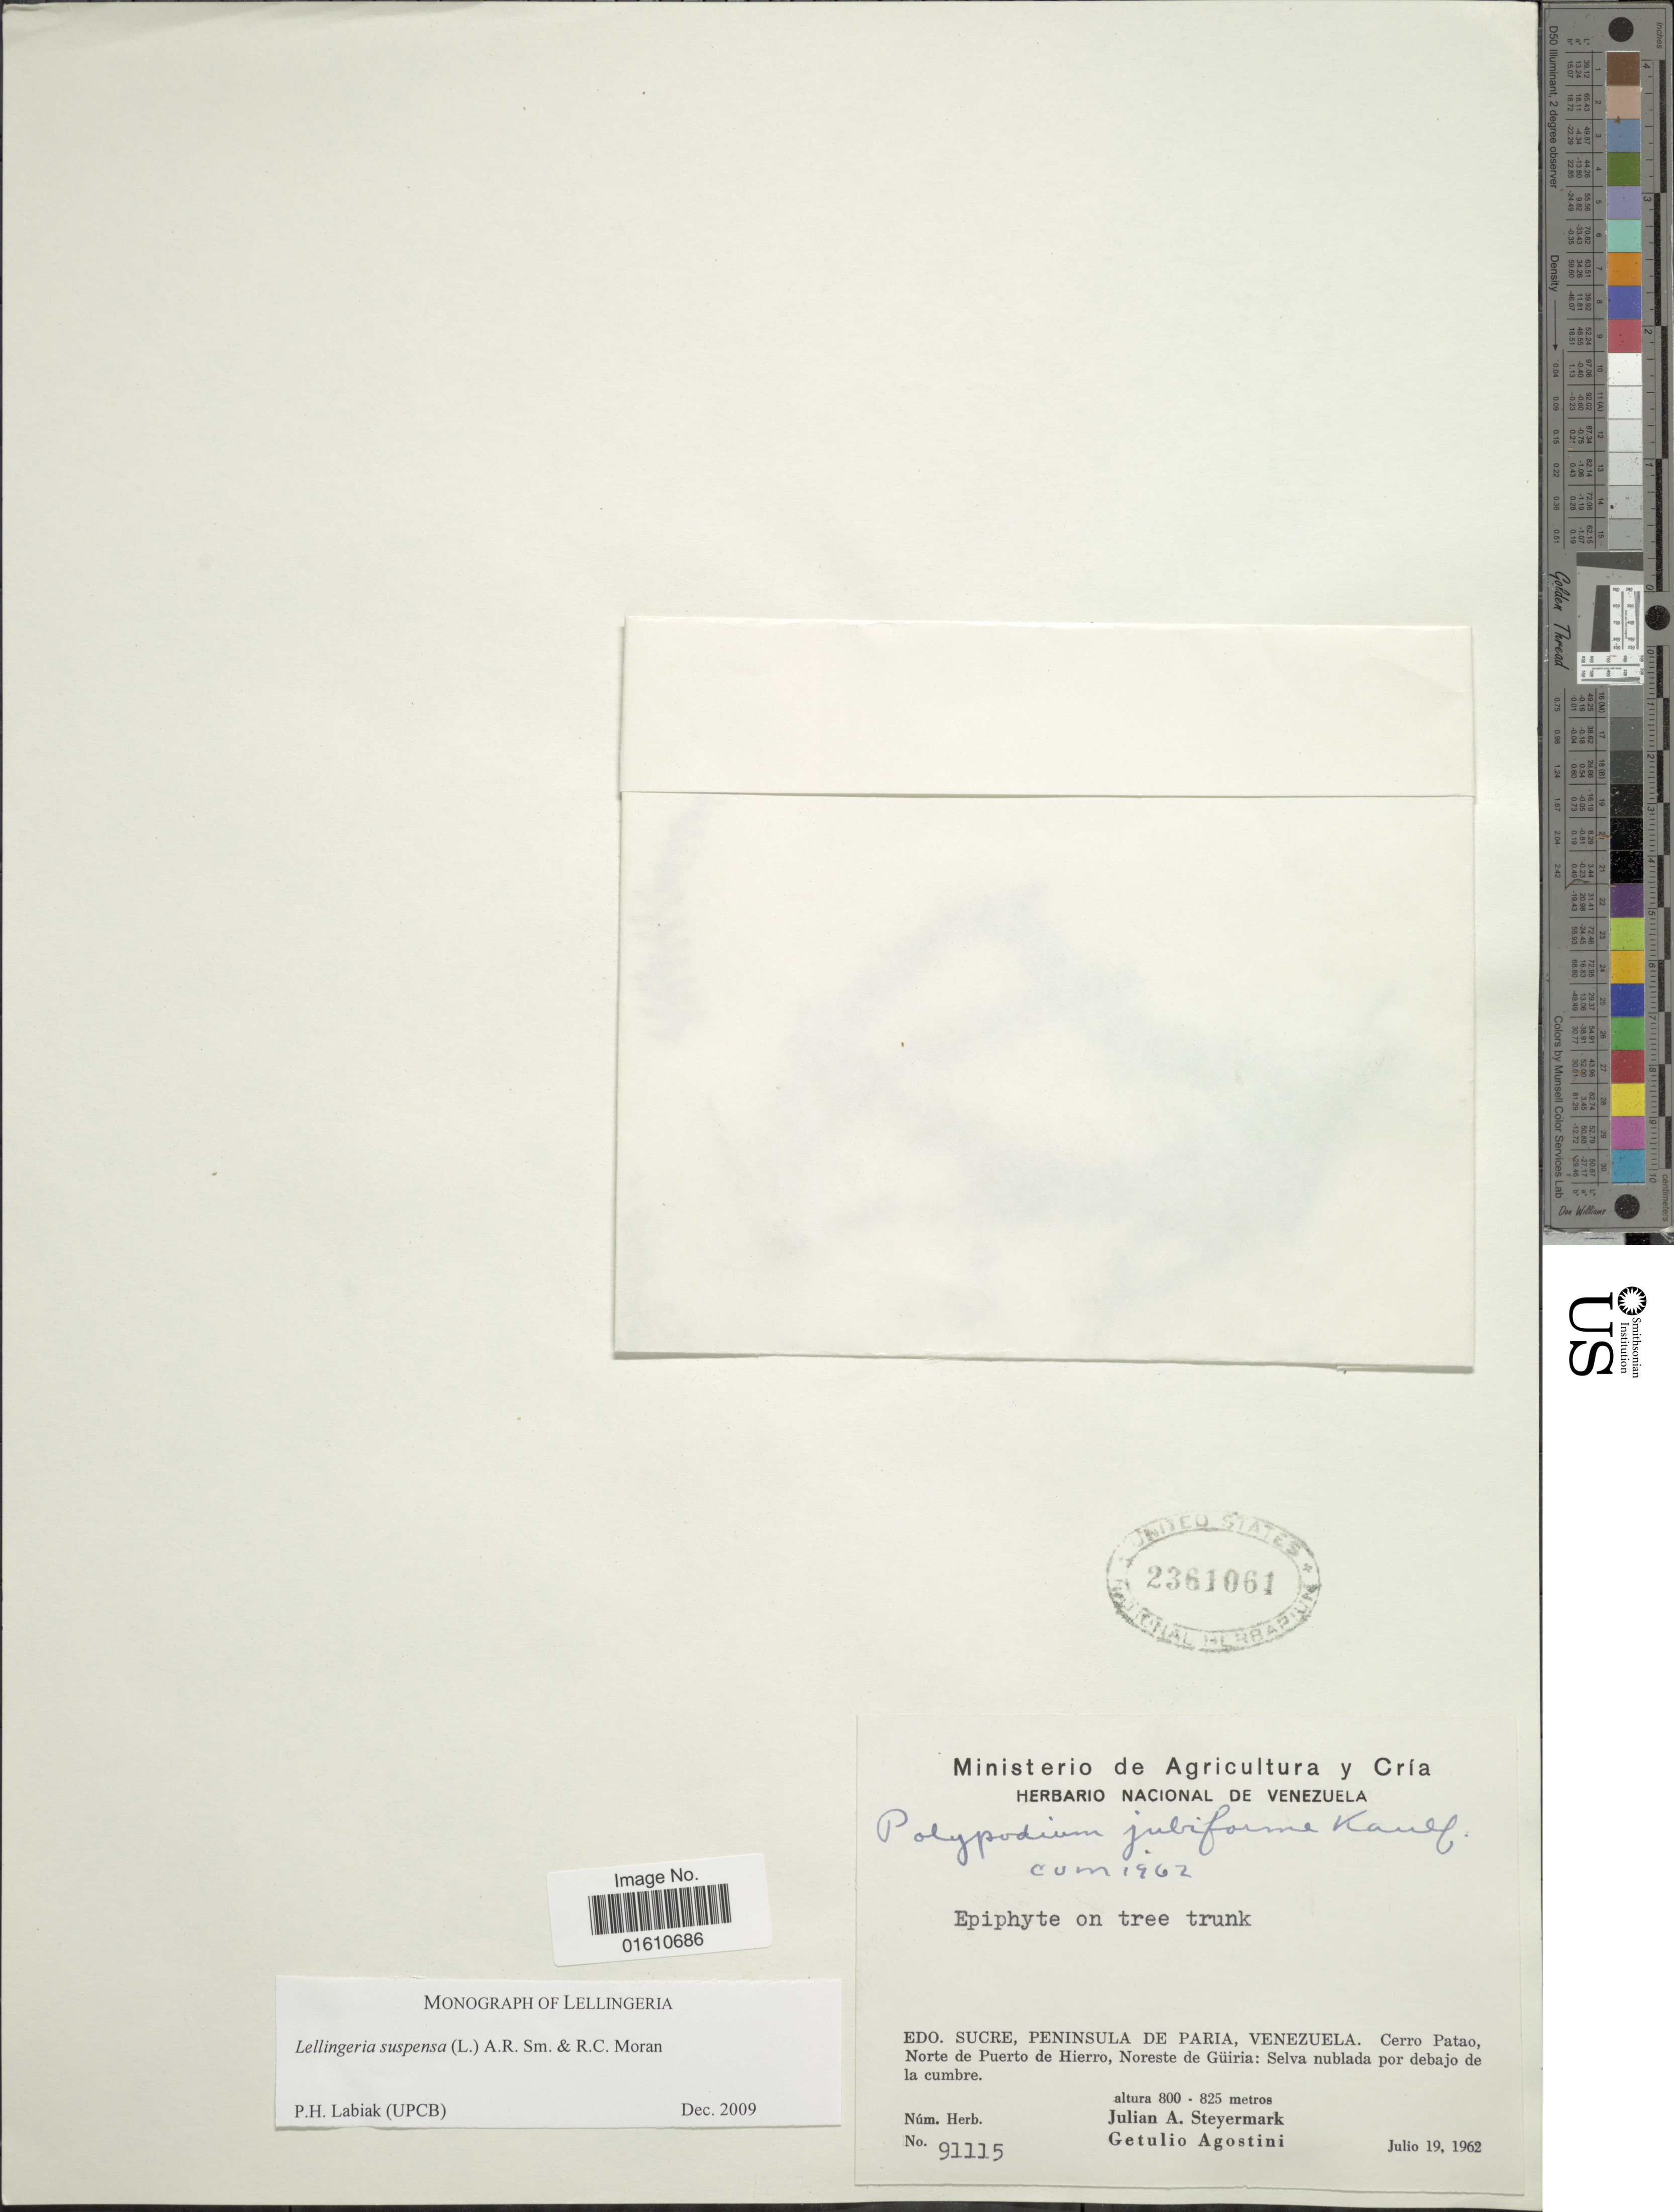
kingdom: Plantae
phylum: Tracheophyta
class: Polypodiopsida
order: Polypodiales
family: Polypodiaceae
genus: Lellingeria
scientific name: Lellingeria suspensa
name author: (L.) A.R. Sm. & R.C. Moran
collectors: J. Steyermark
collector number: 91115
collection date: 1962-07-19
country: Venezuela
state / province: Sucre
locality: Edo. Sucre, Peninsula, De Paria, Venezuela, Cerro Patao, Norte de Puerto de Hierro, Noreste de Güiria: Selva nublada por debajo de la cumbre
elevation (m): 800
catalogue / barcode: US 2361061